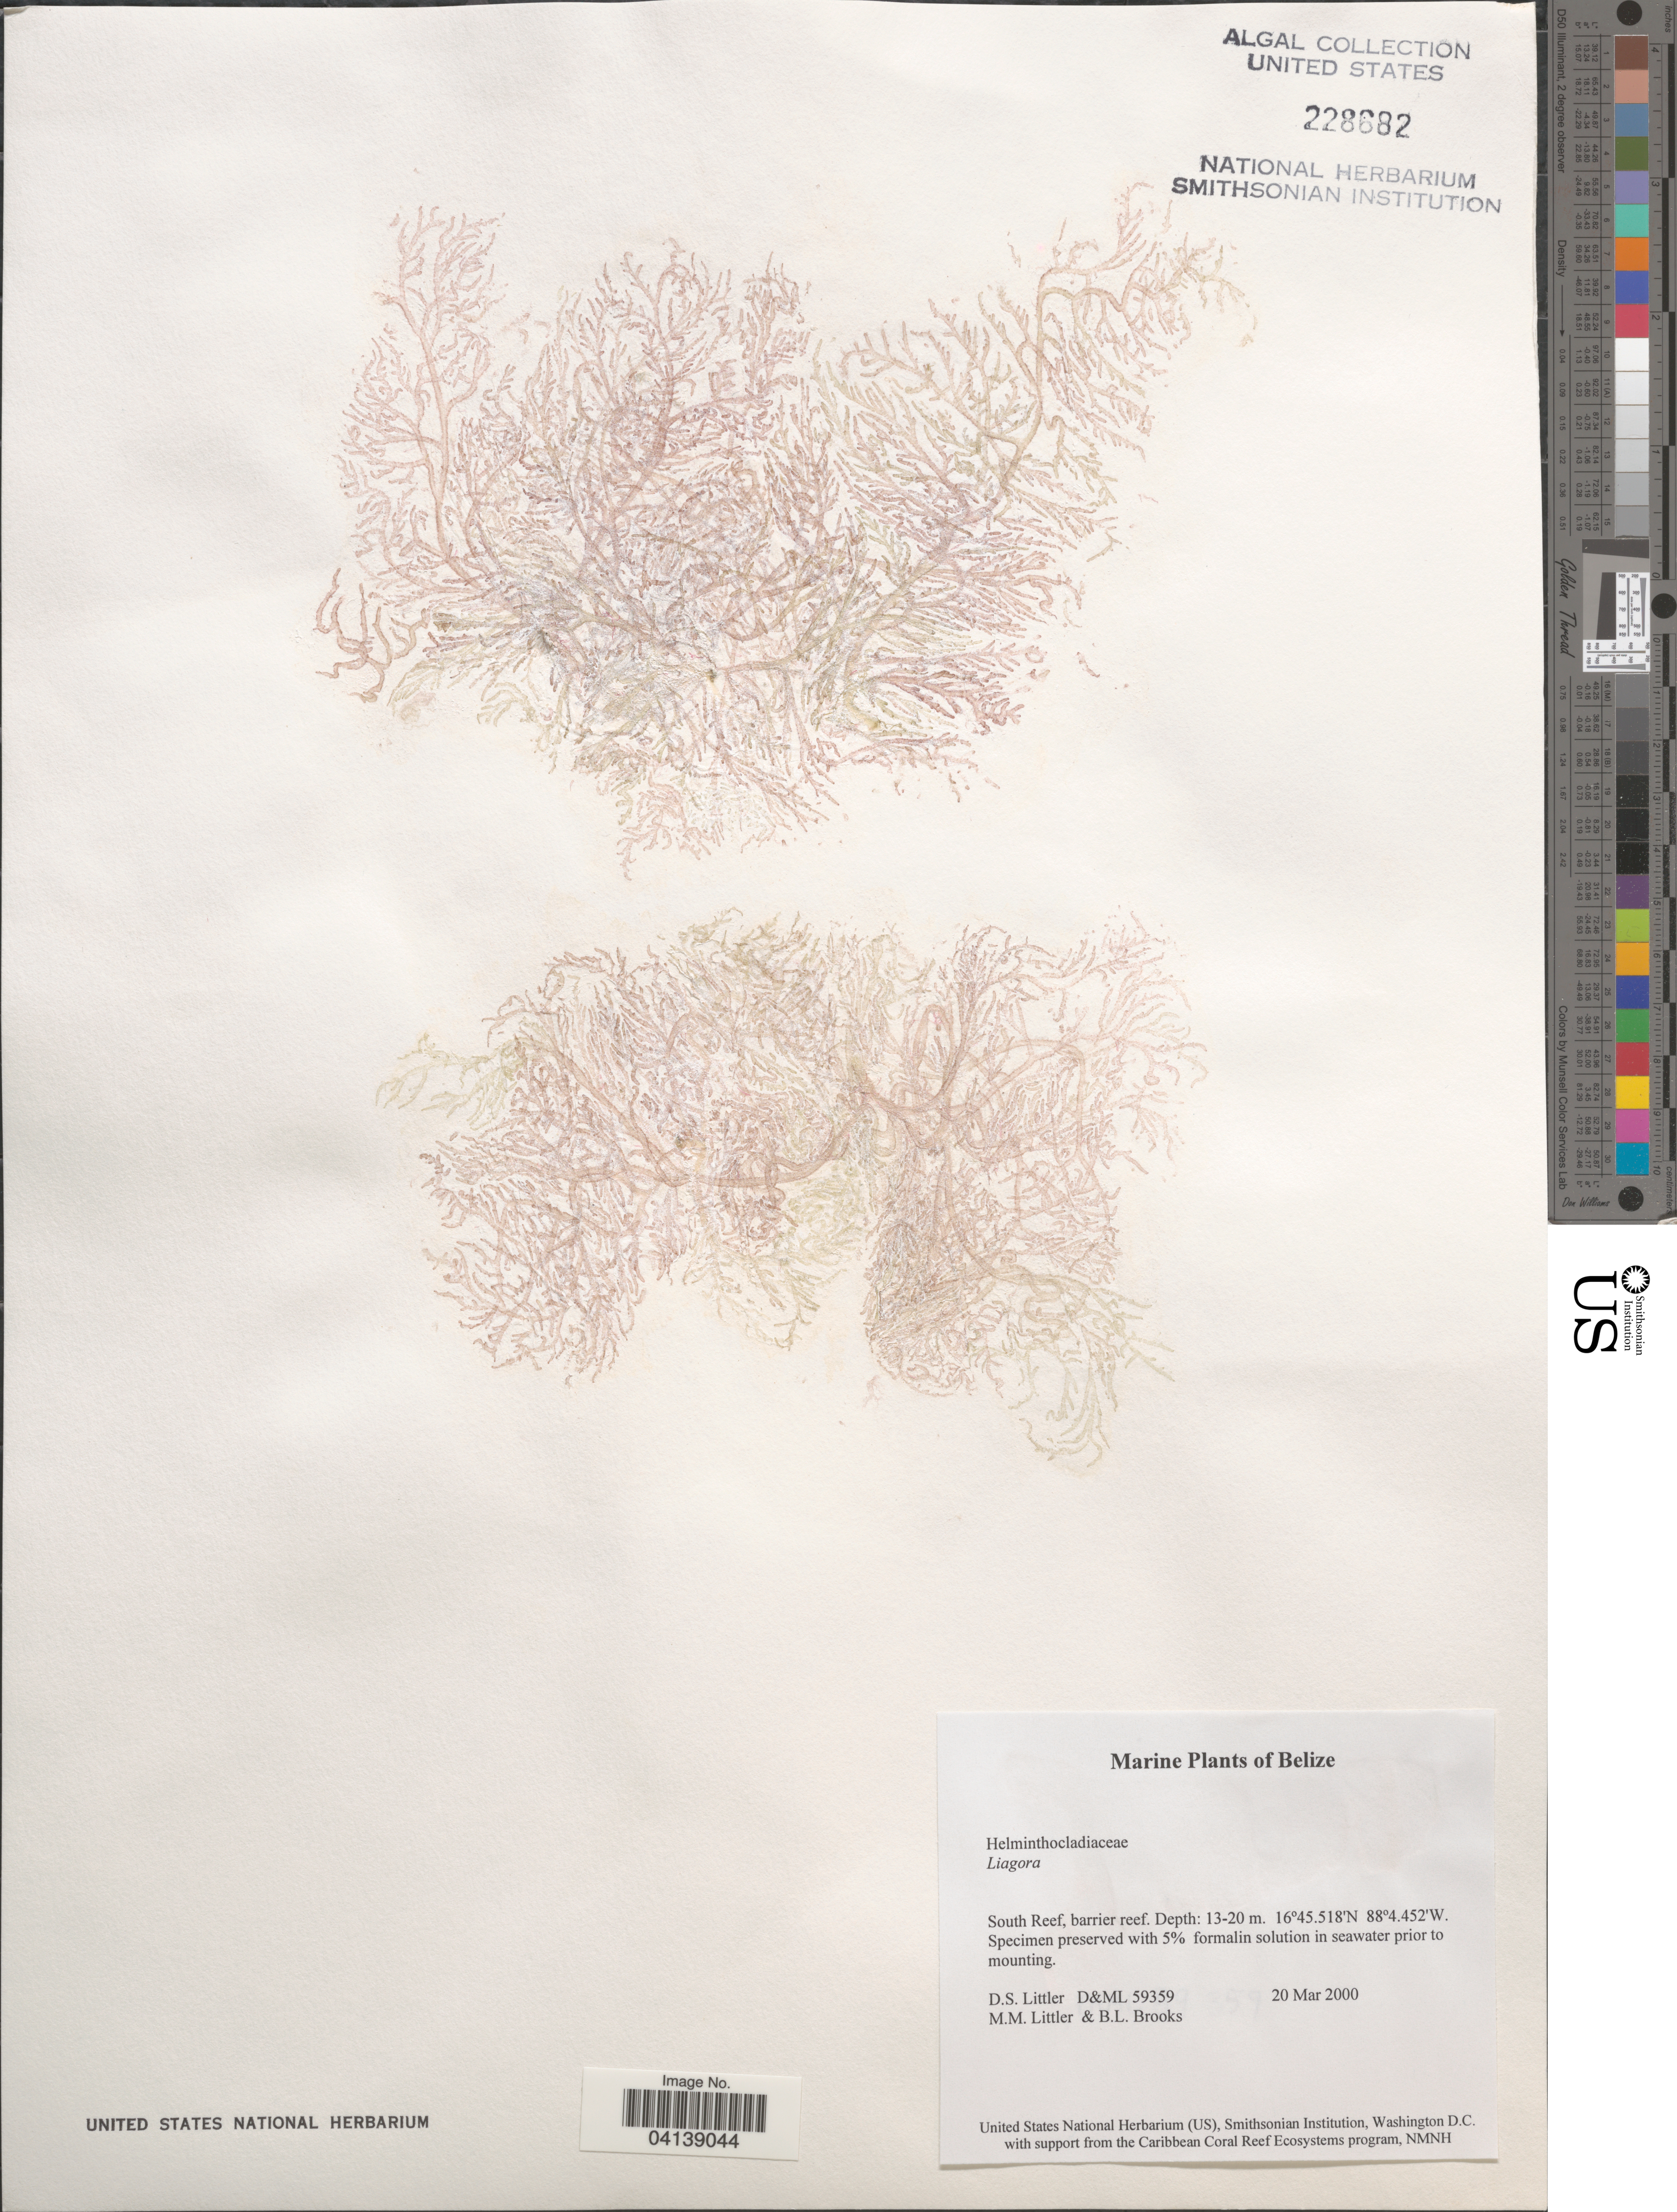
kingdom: Plantae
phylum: Rhodophyta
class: Florideophyceae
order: Nemaliales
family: Liagoraceae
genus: Liagora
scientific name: Liagora sp.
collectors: D. S. Littler & B. Brooks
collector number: D&ML 59359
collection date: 2000-03-20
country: Belize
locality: South Reef, barrier reef.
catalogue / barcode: US 228682